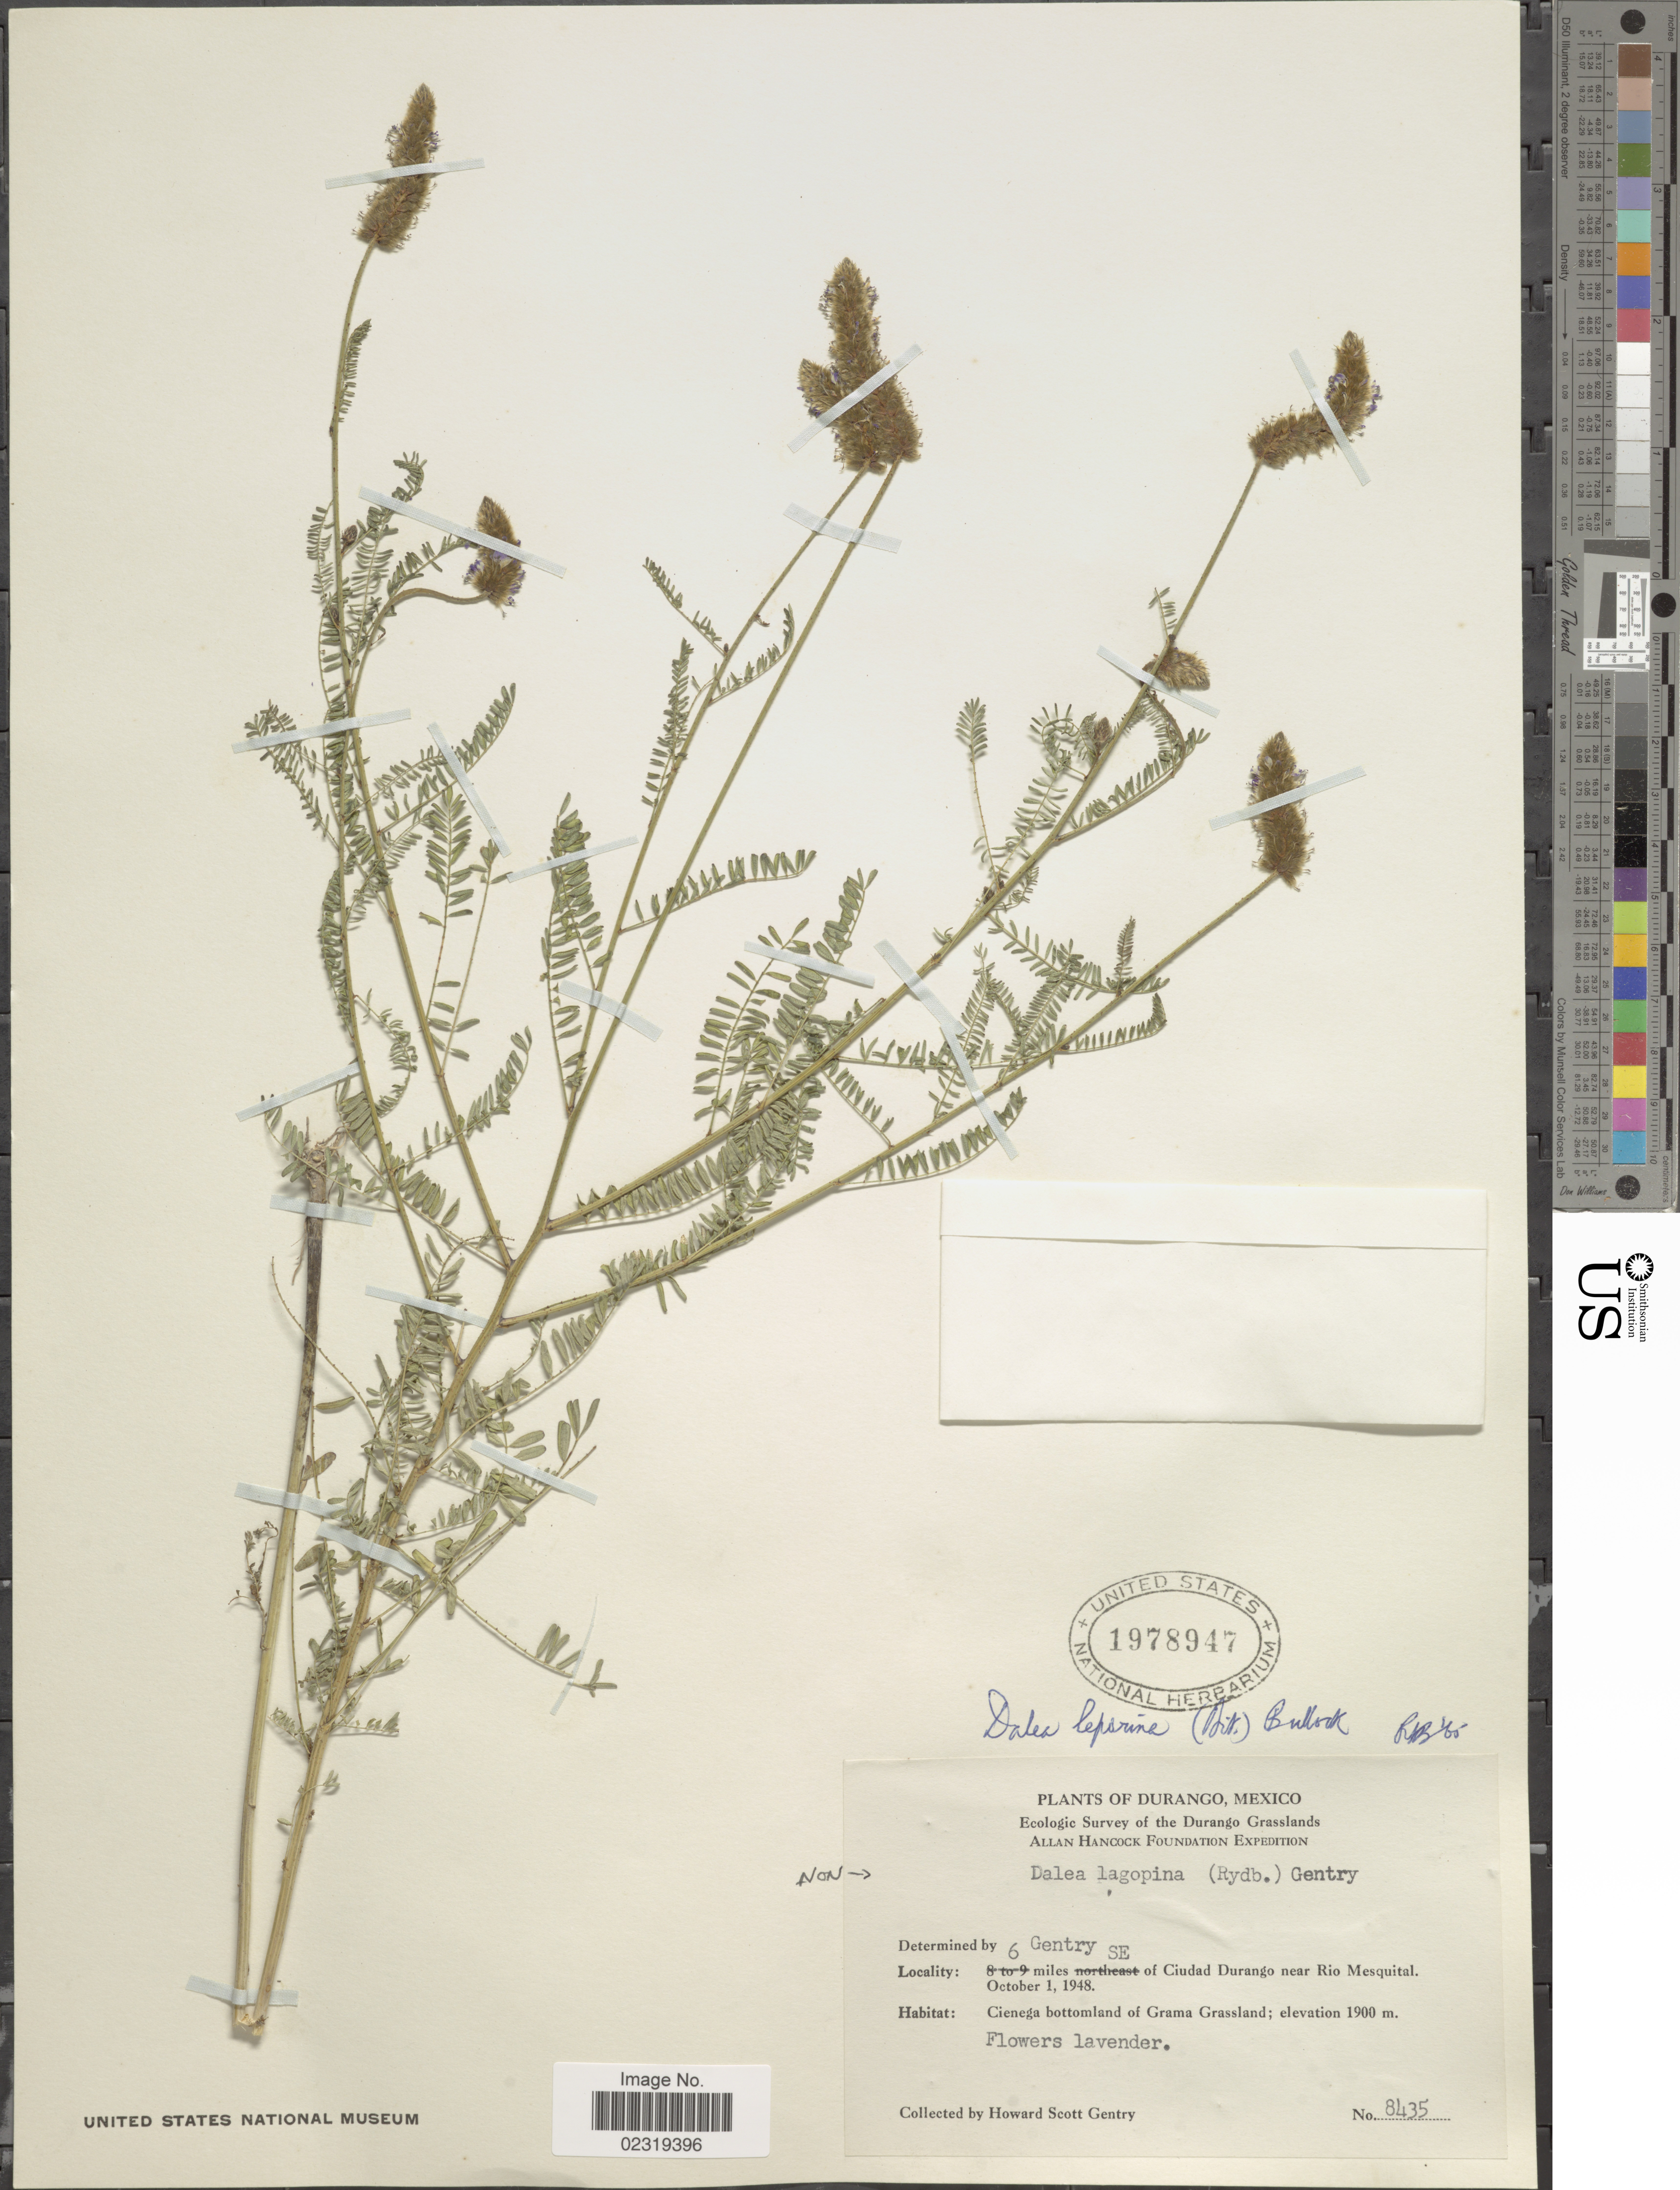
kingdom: Plantae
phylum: Tracheophyta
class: Magnoliopsida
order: Fabales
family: Fabaceae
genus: Dalea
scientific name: Dalea leporina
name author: (Aiton) Bullock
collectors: H. S. Gentry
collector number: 8435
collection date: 1948-10-01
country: Mexico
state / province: Durango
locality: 6 miles SE of Ciudad Durango near Rio Mesquital, Cienaga bottomland of Grama Grassland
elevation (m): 1900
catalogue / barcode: US 1978947